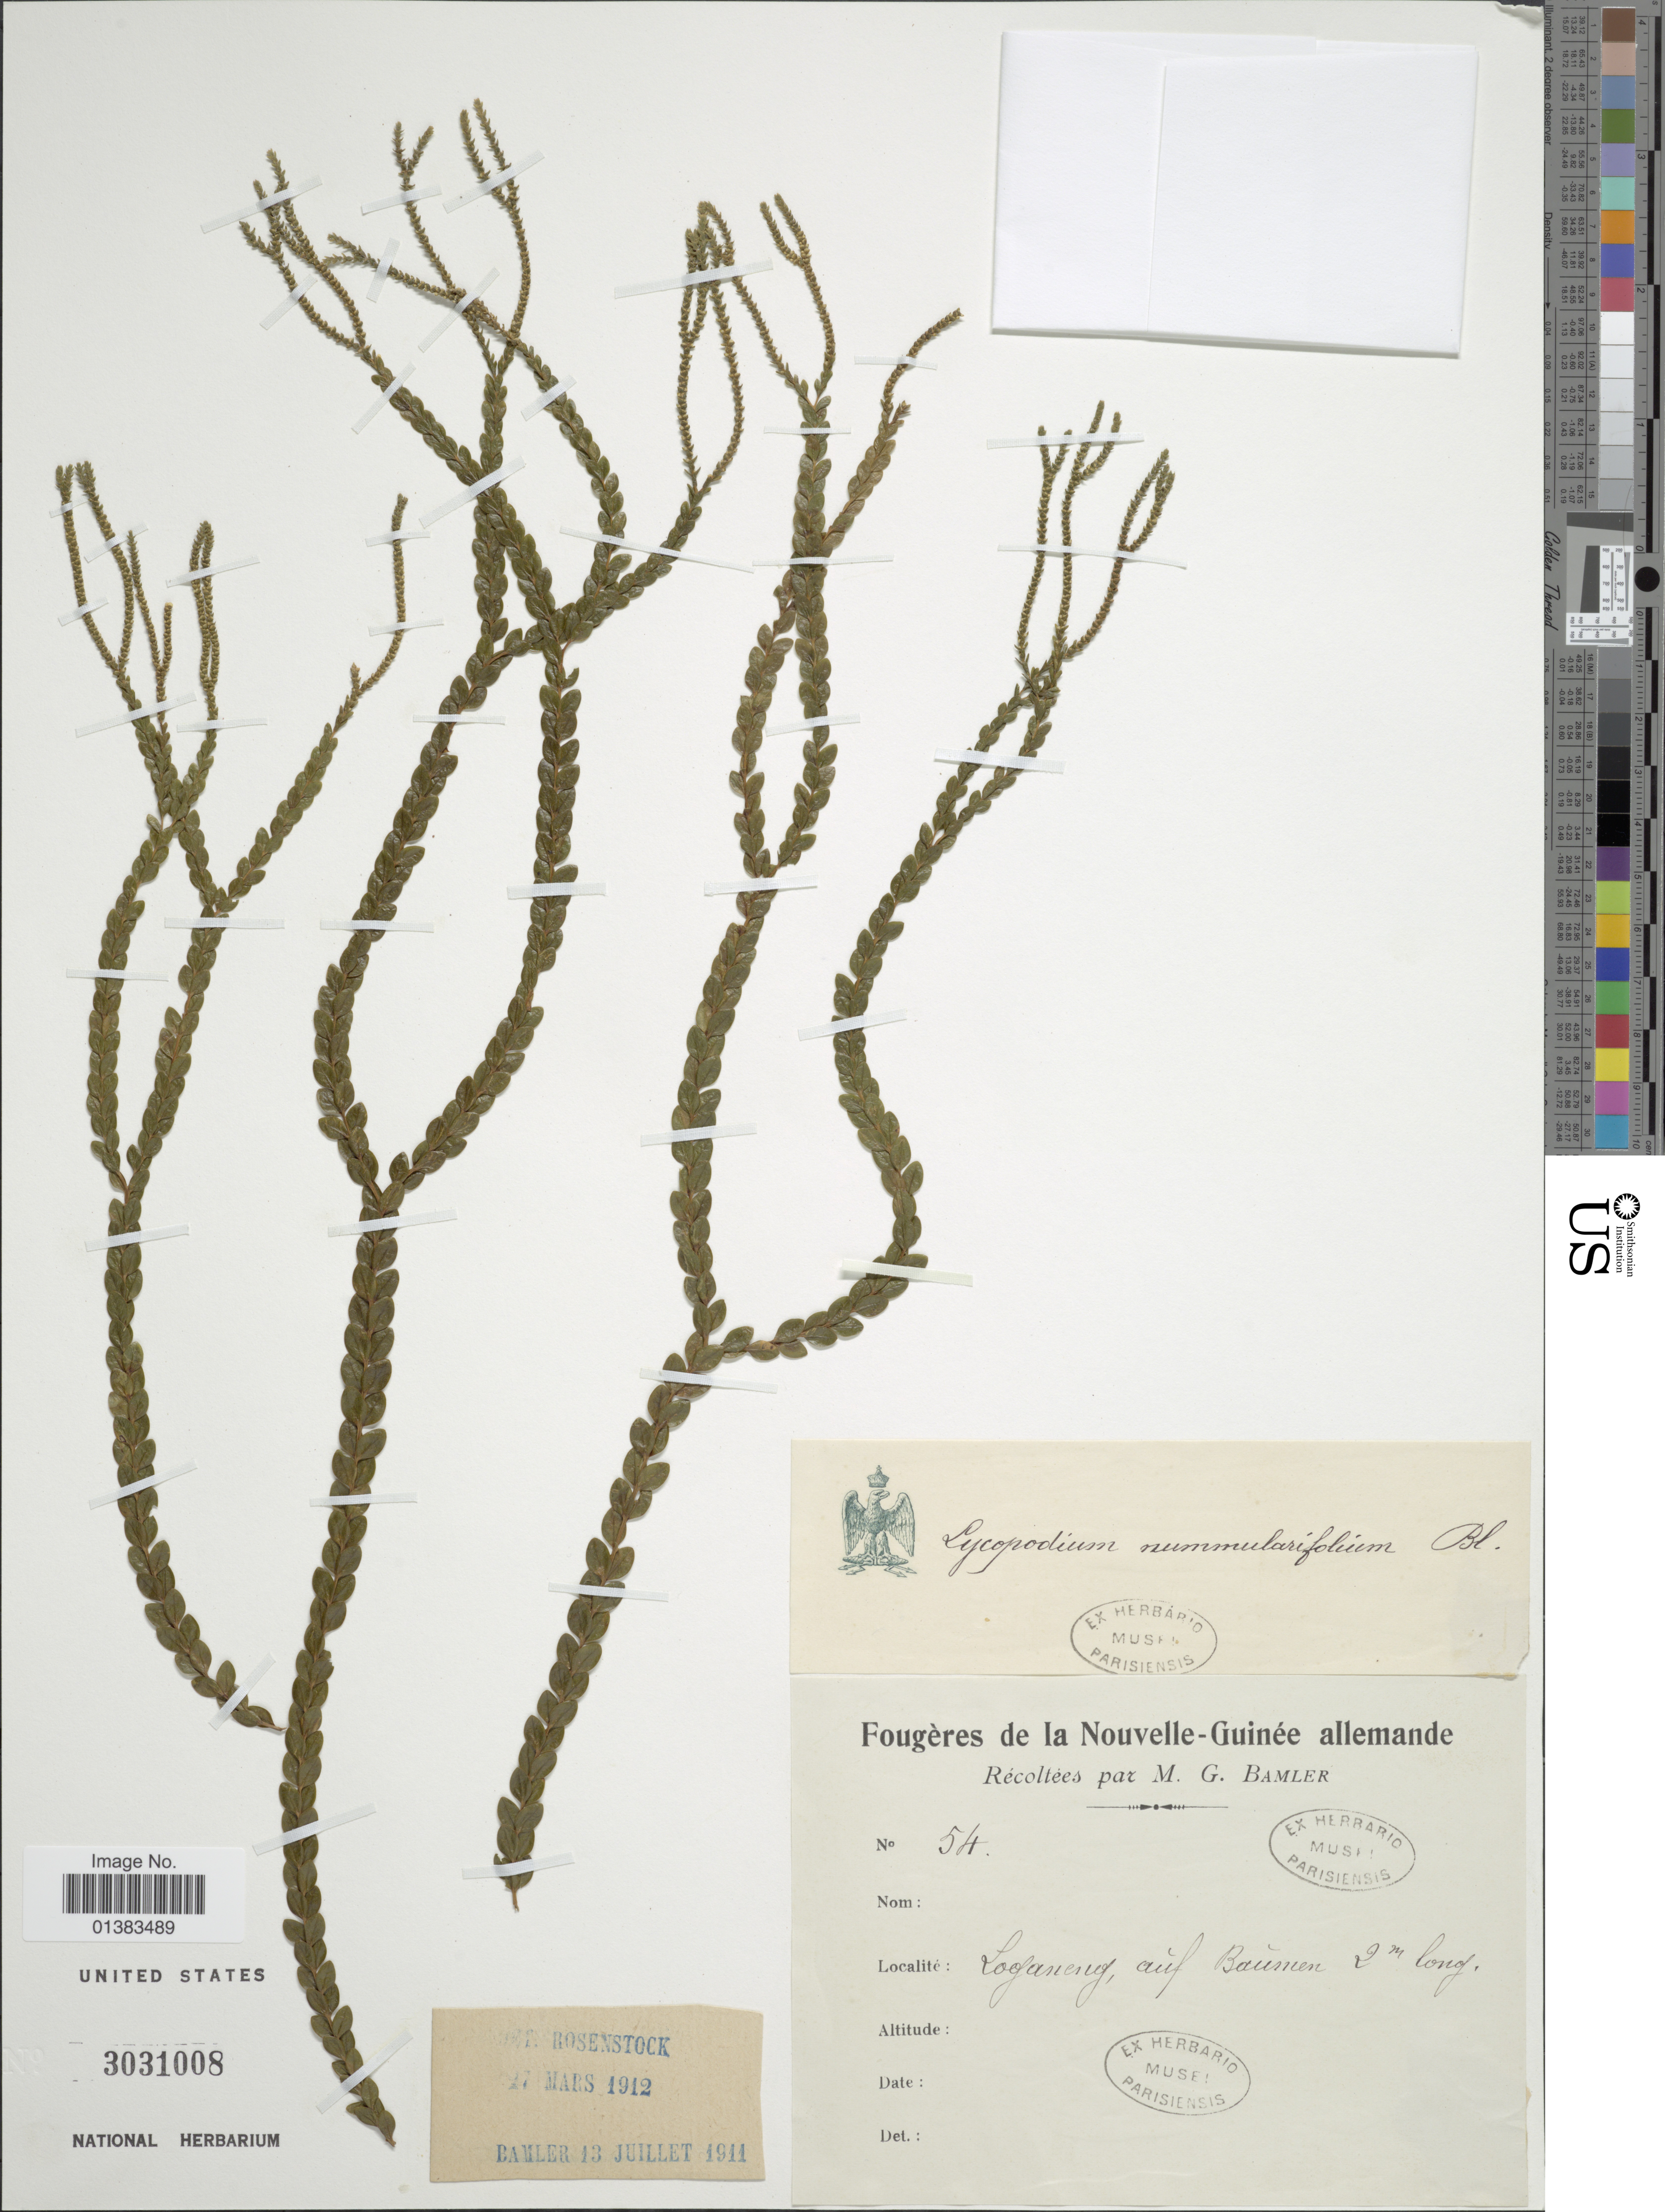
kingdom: Plantae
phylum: Tracheophyta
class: Lycopodiopsida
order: Lycopodiales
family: Lycopodiaceae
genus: Phlegmariurus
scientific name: Phlegmariurus nummulariifolius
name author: (Blume) Ching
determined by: Field, A. R.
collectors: M. Bamler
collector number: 54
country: Papua New Guinea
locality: Nouvelle-Guinée allemande, Loganeng, auf Baumen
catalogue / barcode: US 3031008